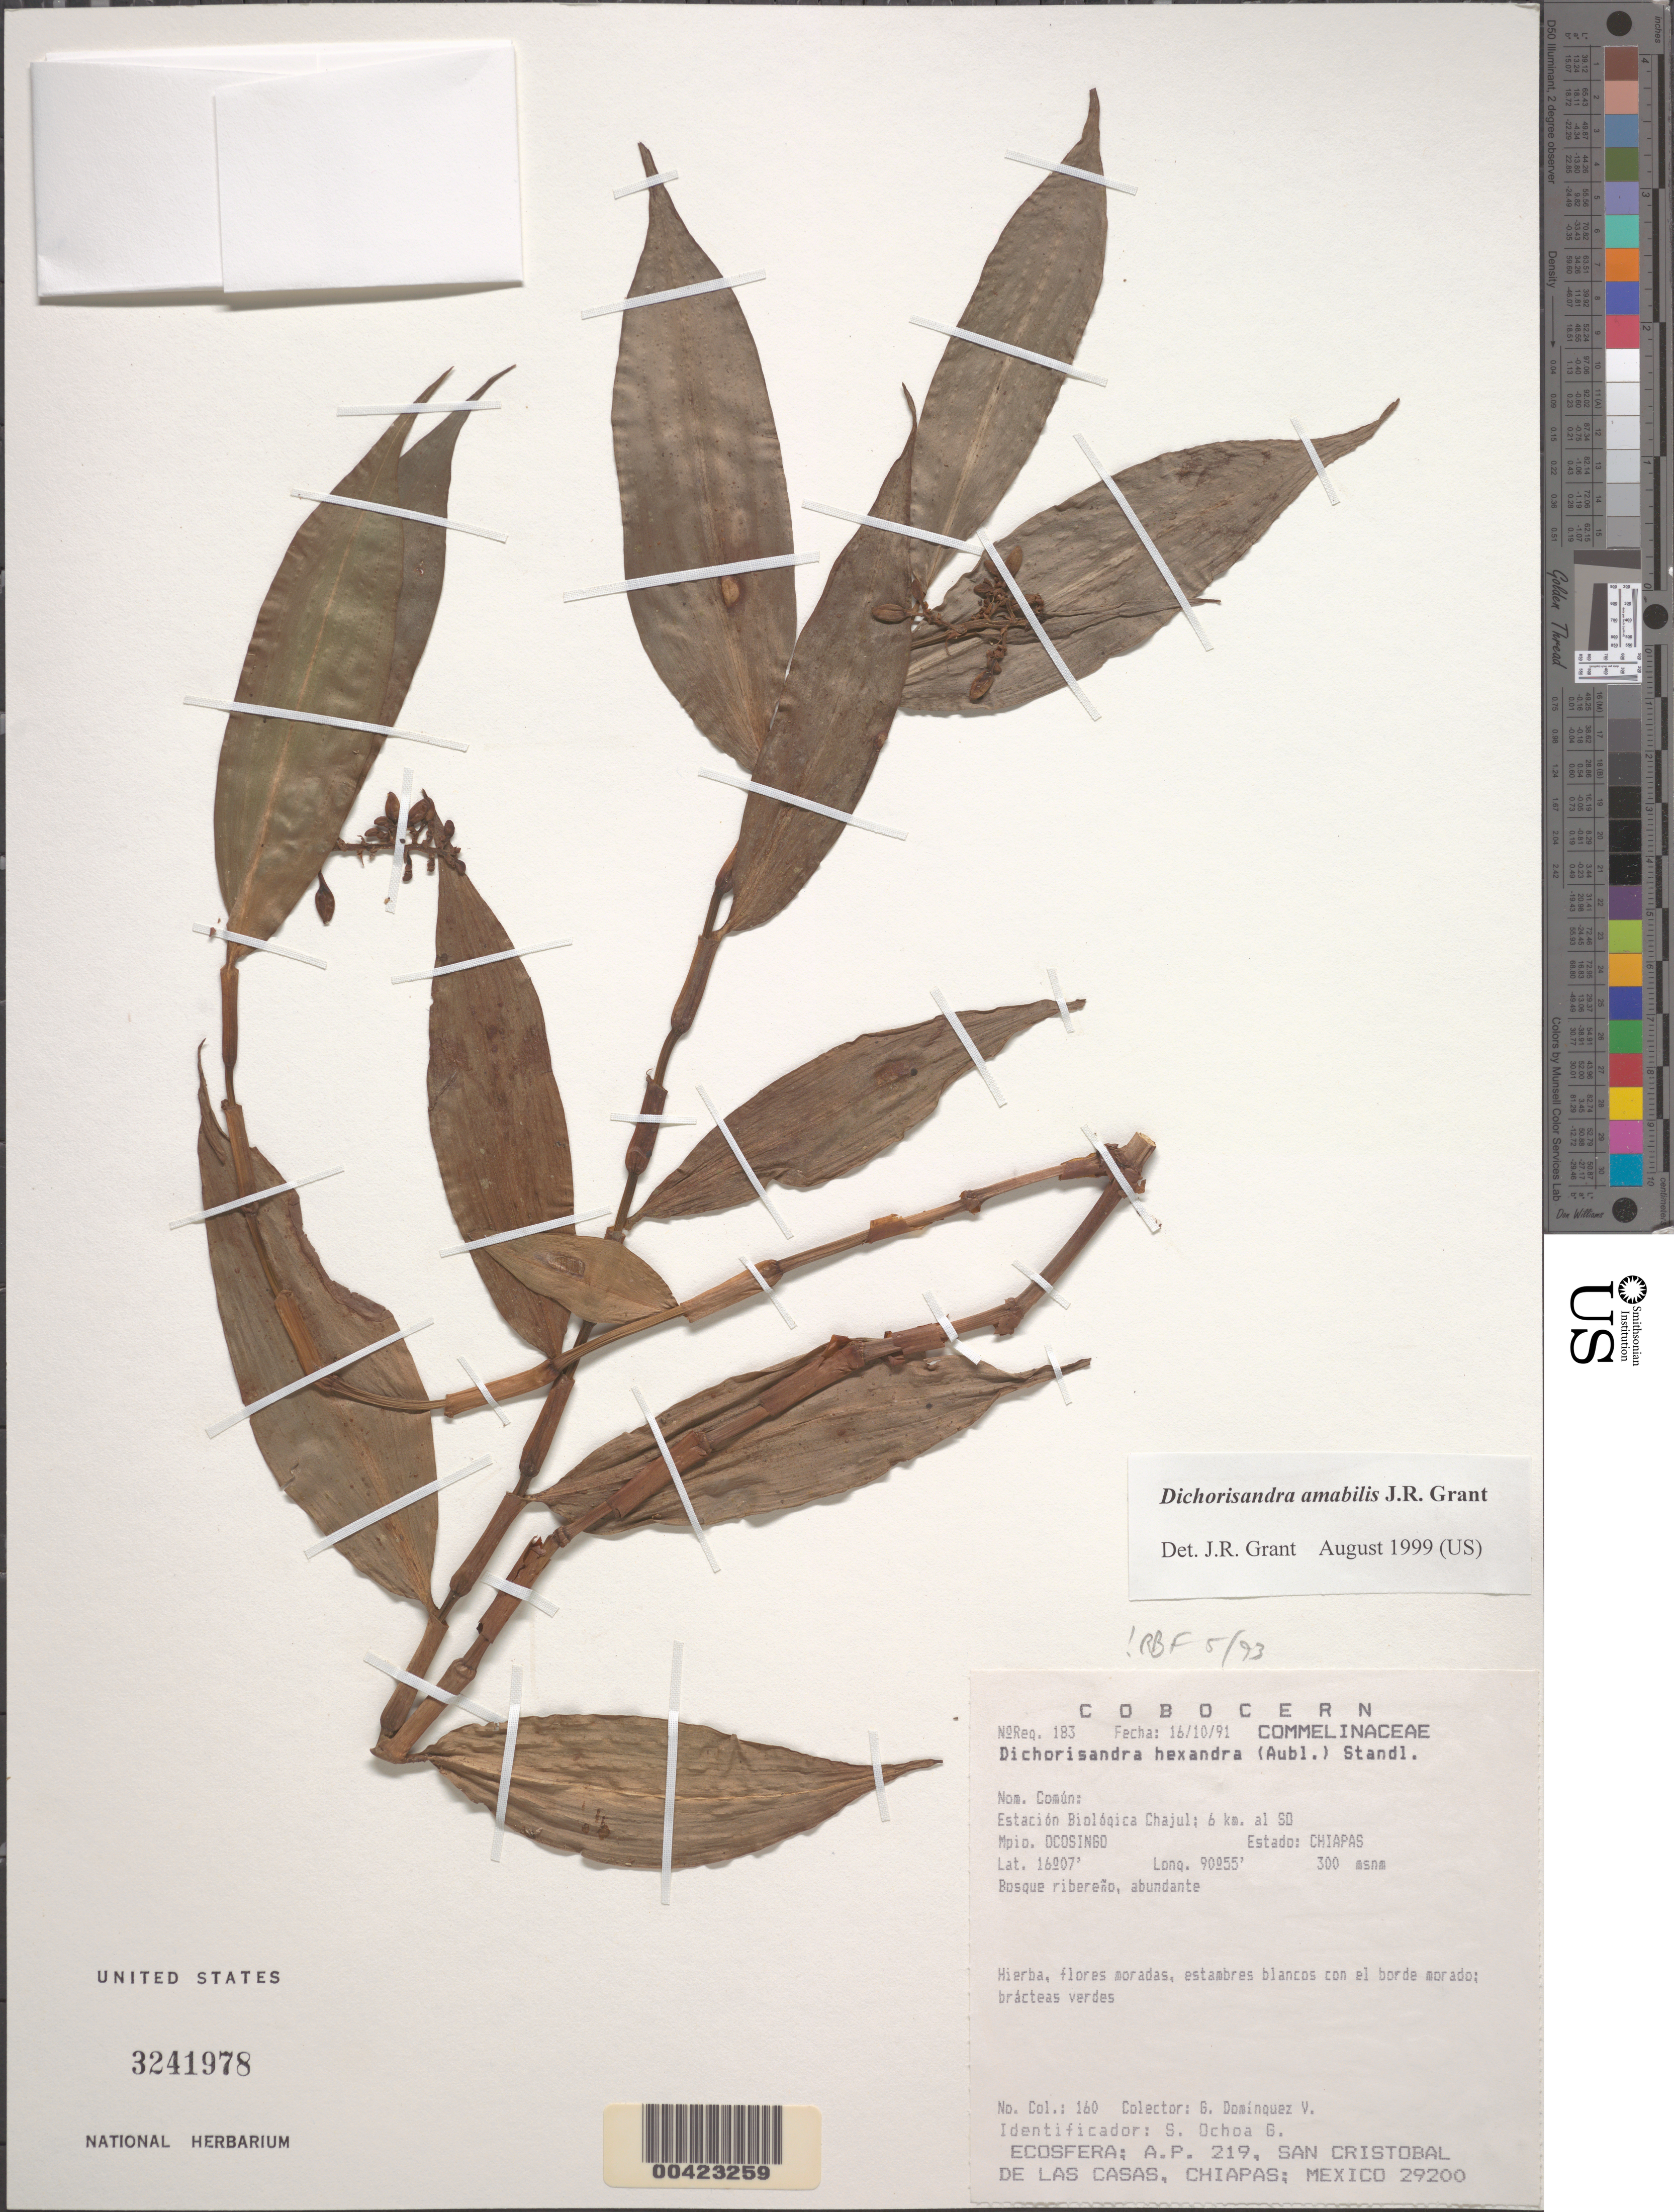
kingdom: Plantae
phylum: Tracheophyta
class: Liliopsida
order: Commelinales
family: Commelinaceae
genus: Dichorisandra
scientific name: Dichorisandra hexandra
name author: (Aubl.) Standl.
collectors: G. Dominiquez V.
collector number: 160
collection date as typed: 16 Oct 1991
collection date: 1991-10-16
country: Mexico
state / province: Chiapas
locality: Ocosingo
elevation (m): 300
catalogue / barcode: US 3241978